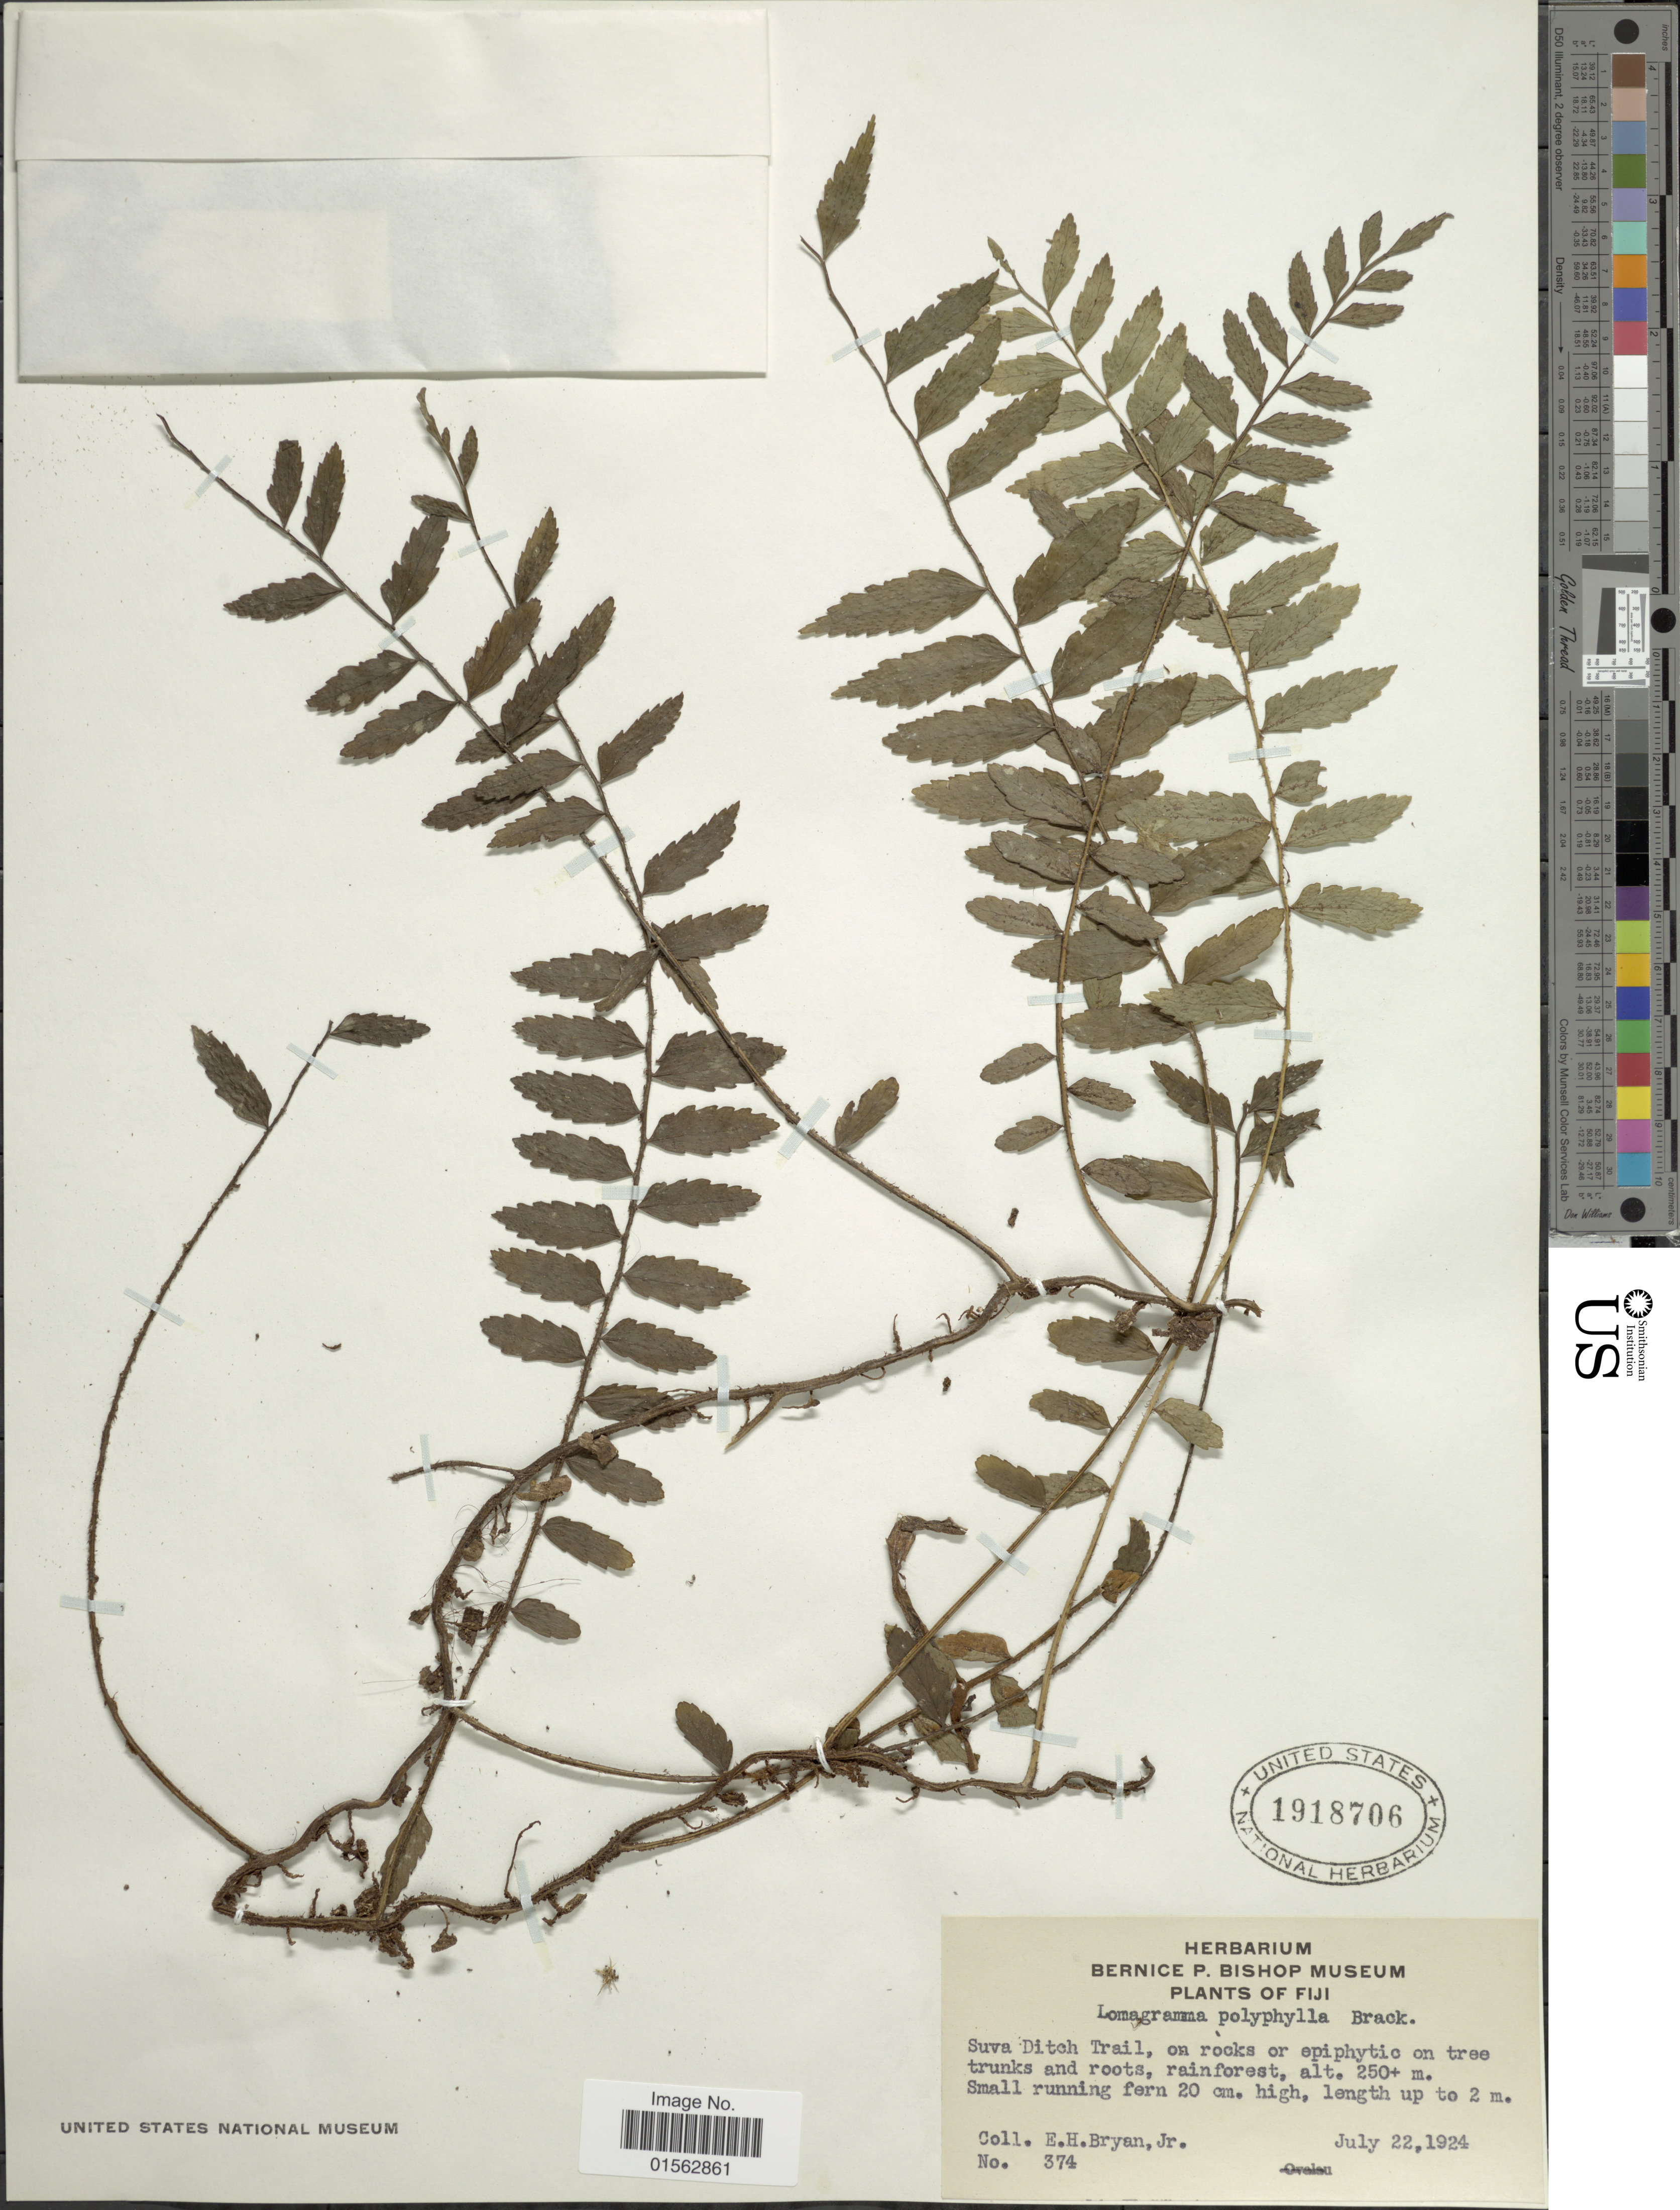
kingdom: Plantae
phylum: Tracheophyta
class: Polypodiopsida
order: Polypodiales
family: Dryopteridaceae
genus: Lomagramma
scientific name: Lomagramma polyphylla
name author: Brack. in Wilkes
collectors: E. Bryan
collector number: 374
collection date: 1924-07-22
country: Fiji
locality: Fiji, Suva Ditch Trail, rainforest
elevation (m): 250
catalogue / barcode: US 1918706